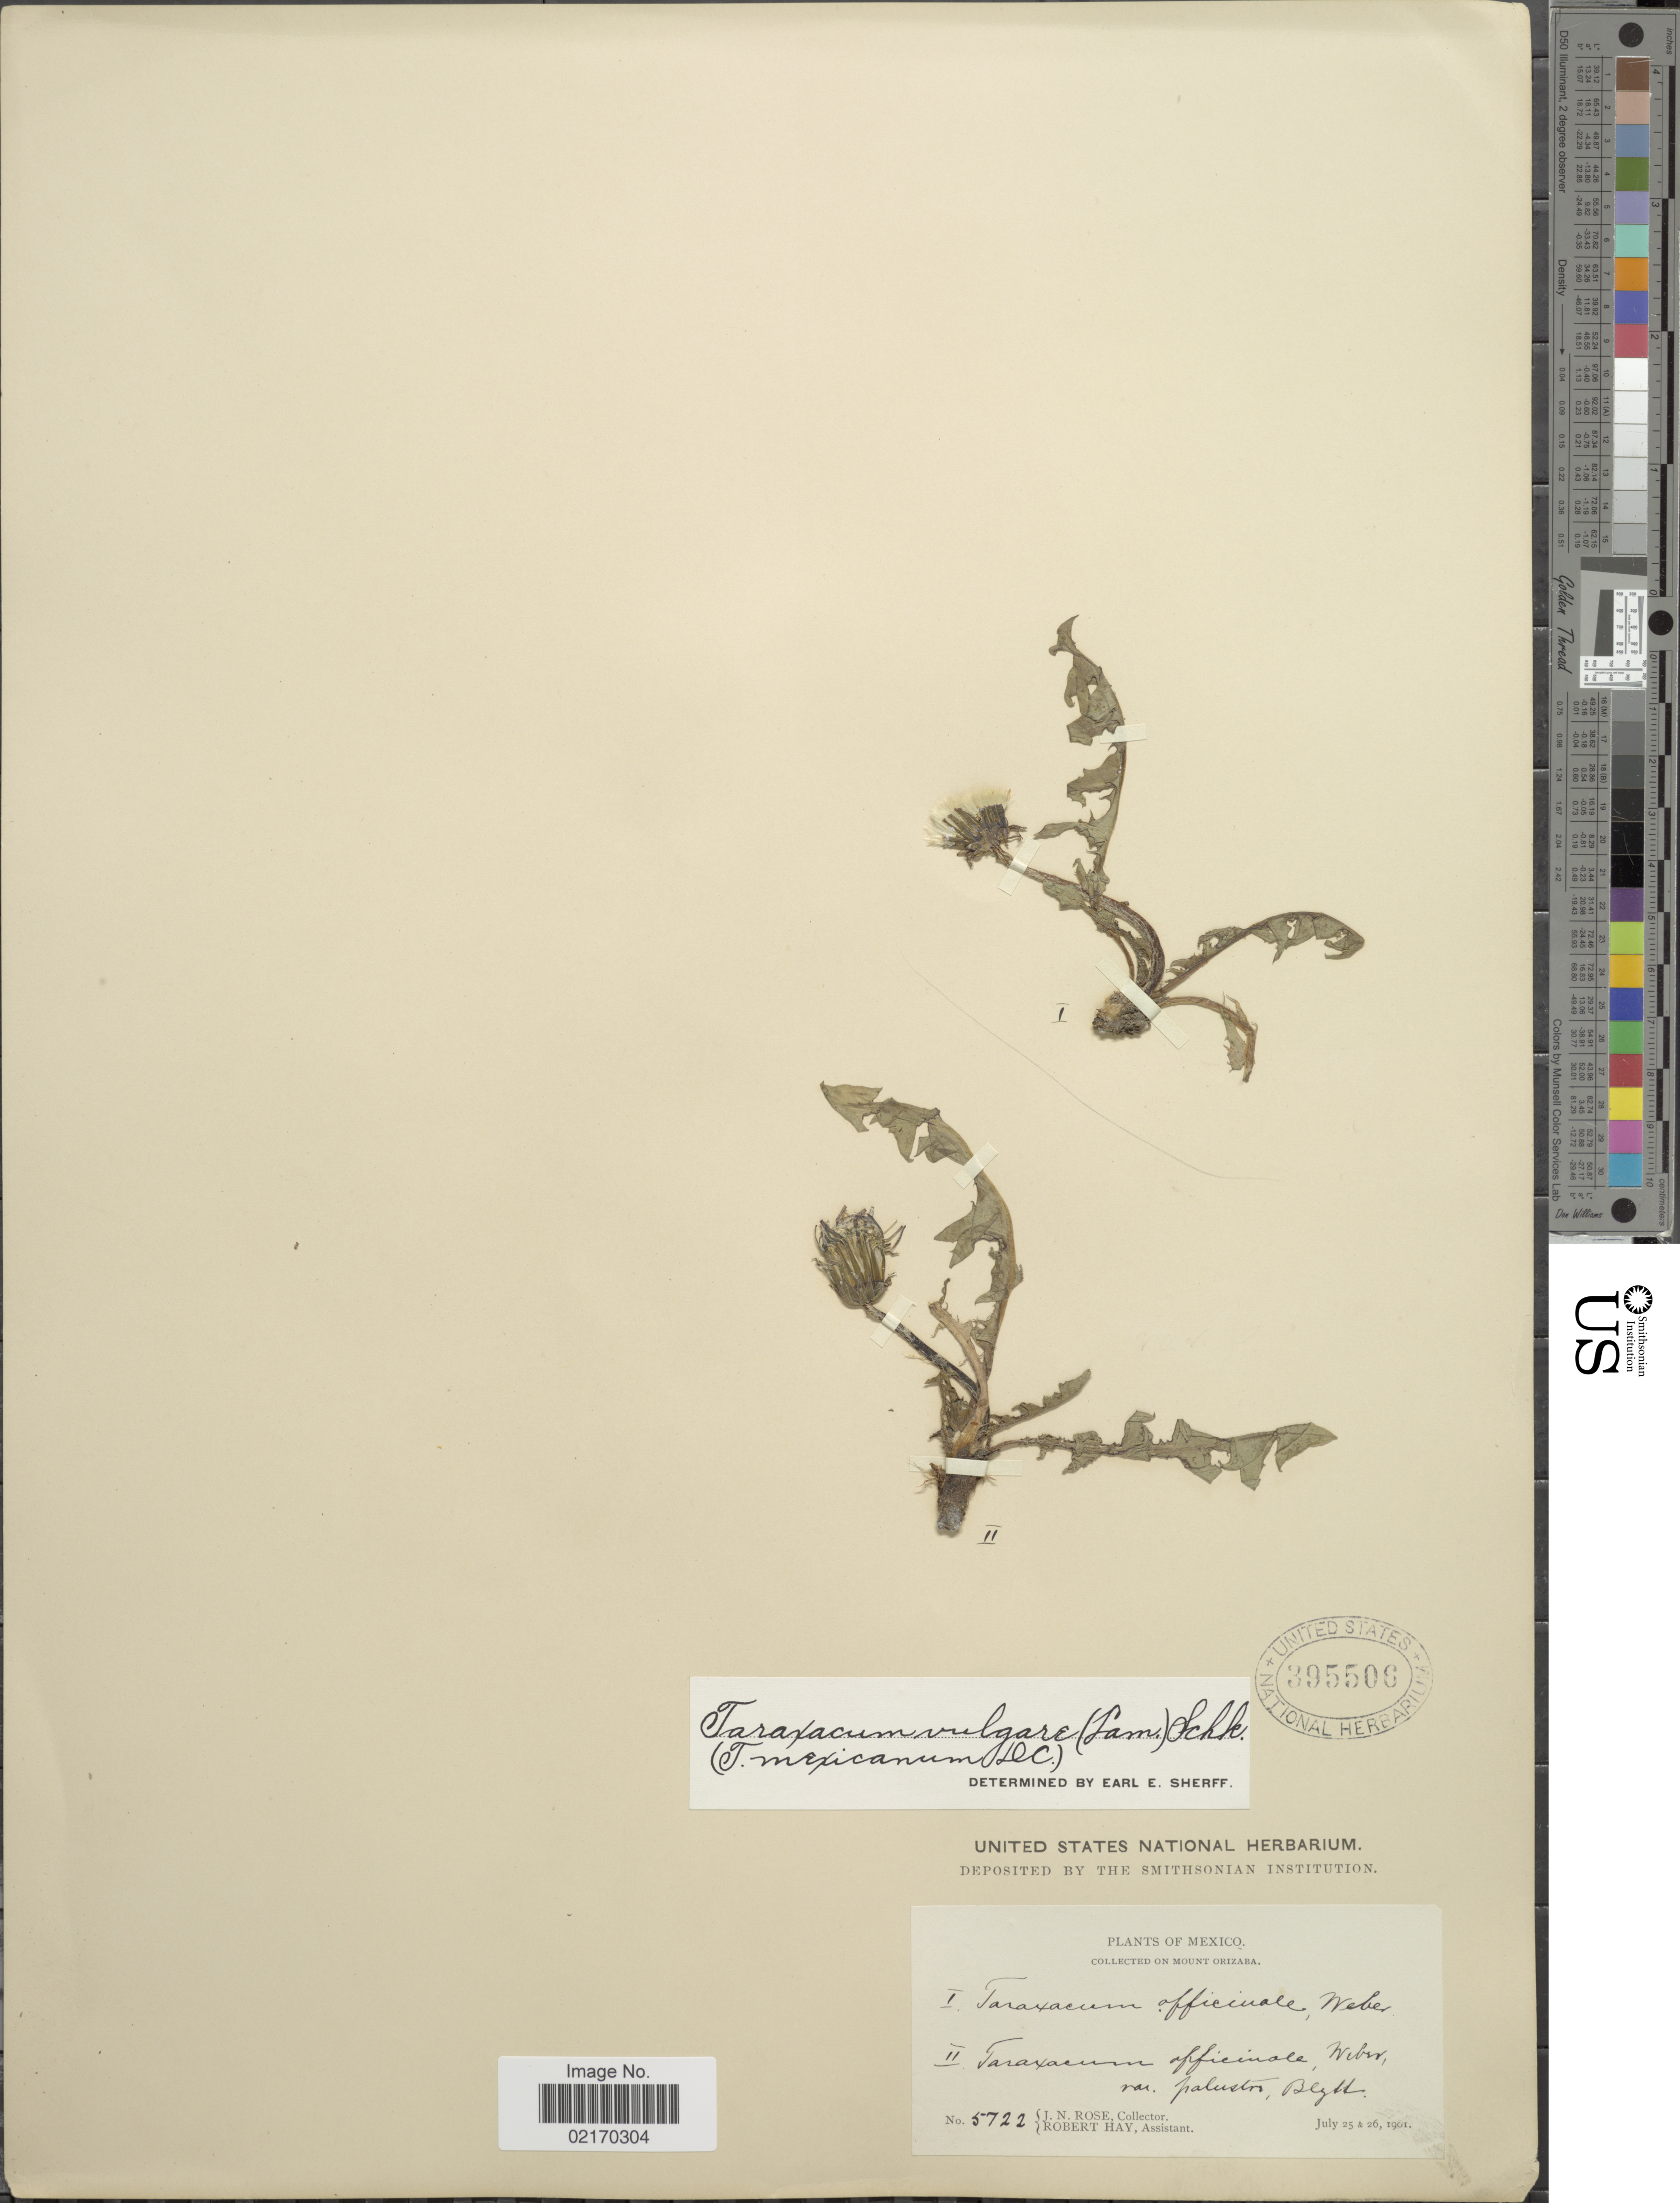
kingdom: Plantae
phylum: Tracheophyta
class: Magnoliopsida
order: Asterales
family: Asteraceae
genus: Taraxacum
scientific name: Taraxacum officinale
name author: G.H. Weber ex F.H. Wigg.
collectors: J. N. Rose & R. Hay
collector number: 5722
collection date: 1901-07-25/1901-07-26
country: Mexico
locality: Mount Orizaba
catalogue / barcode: US 395506